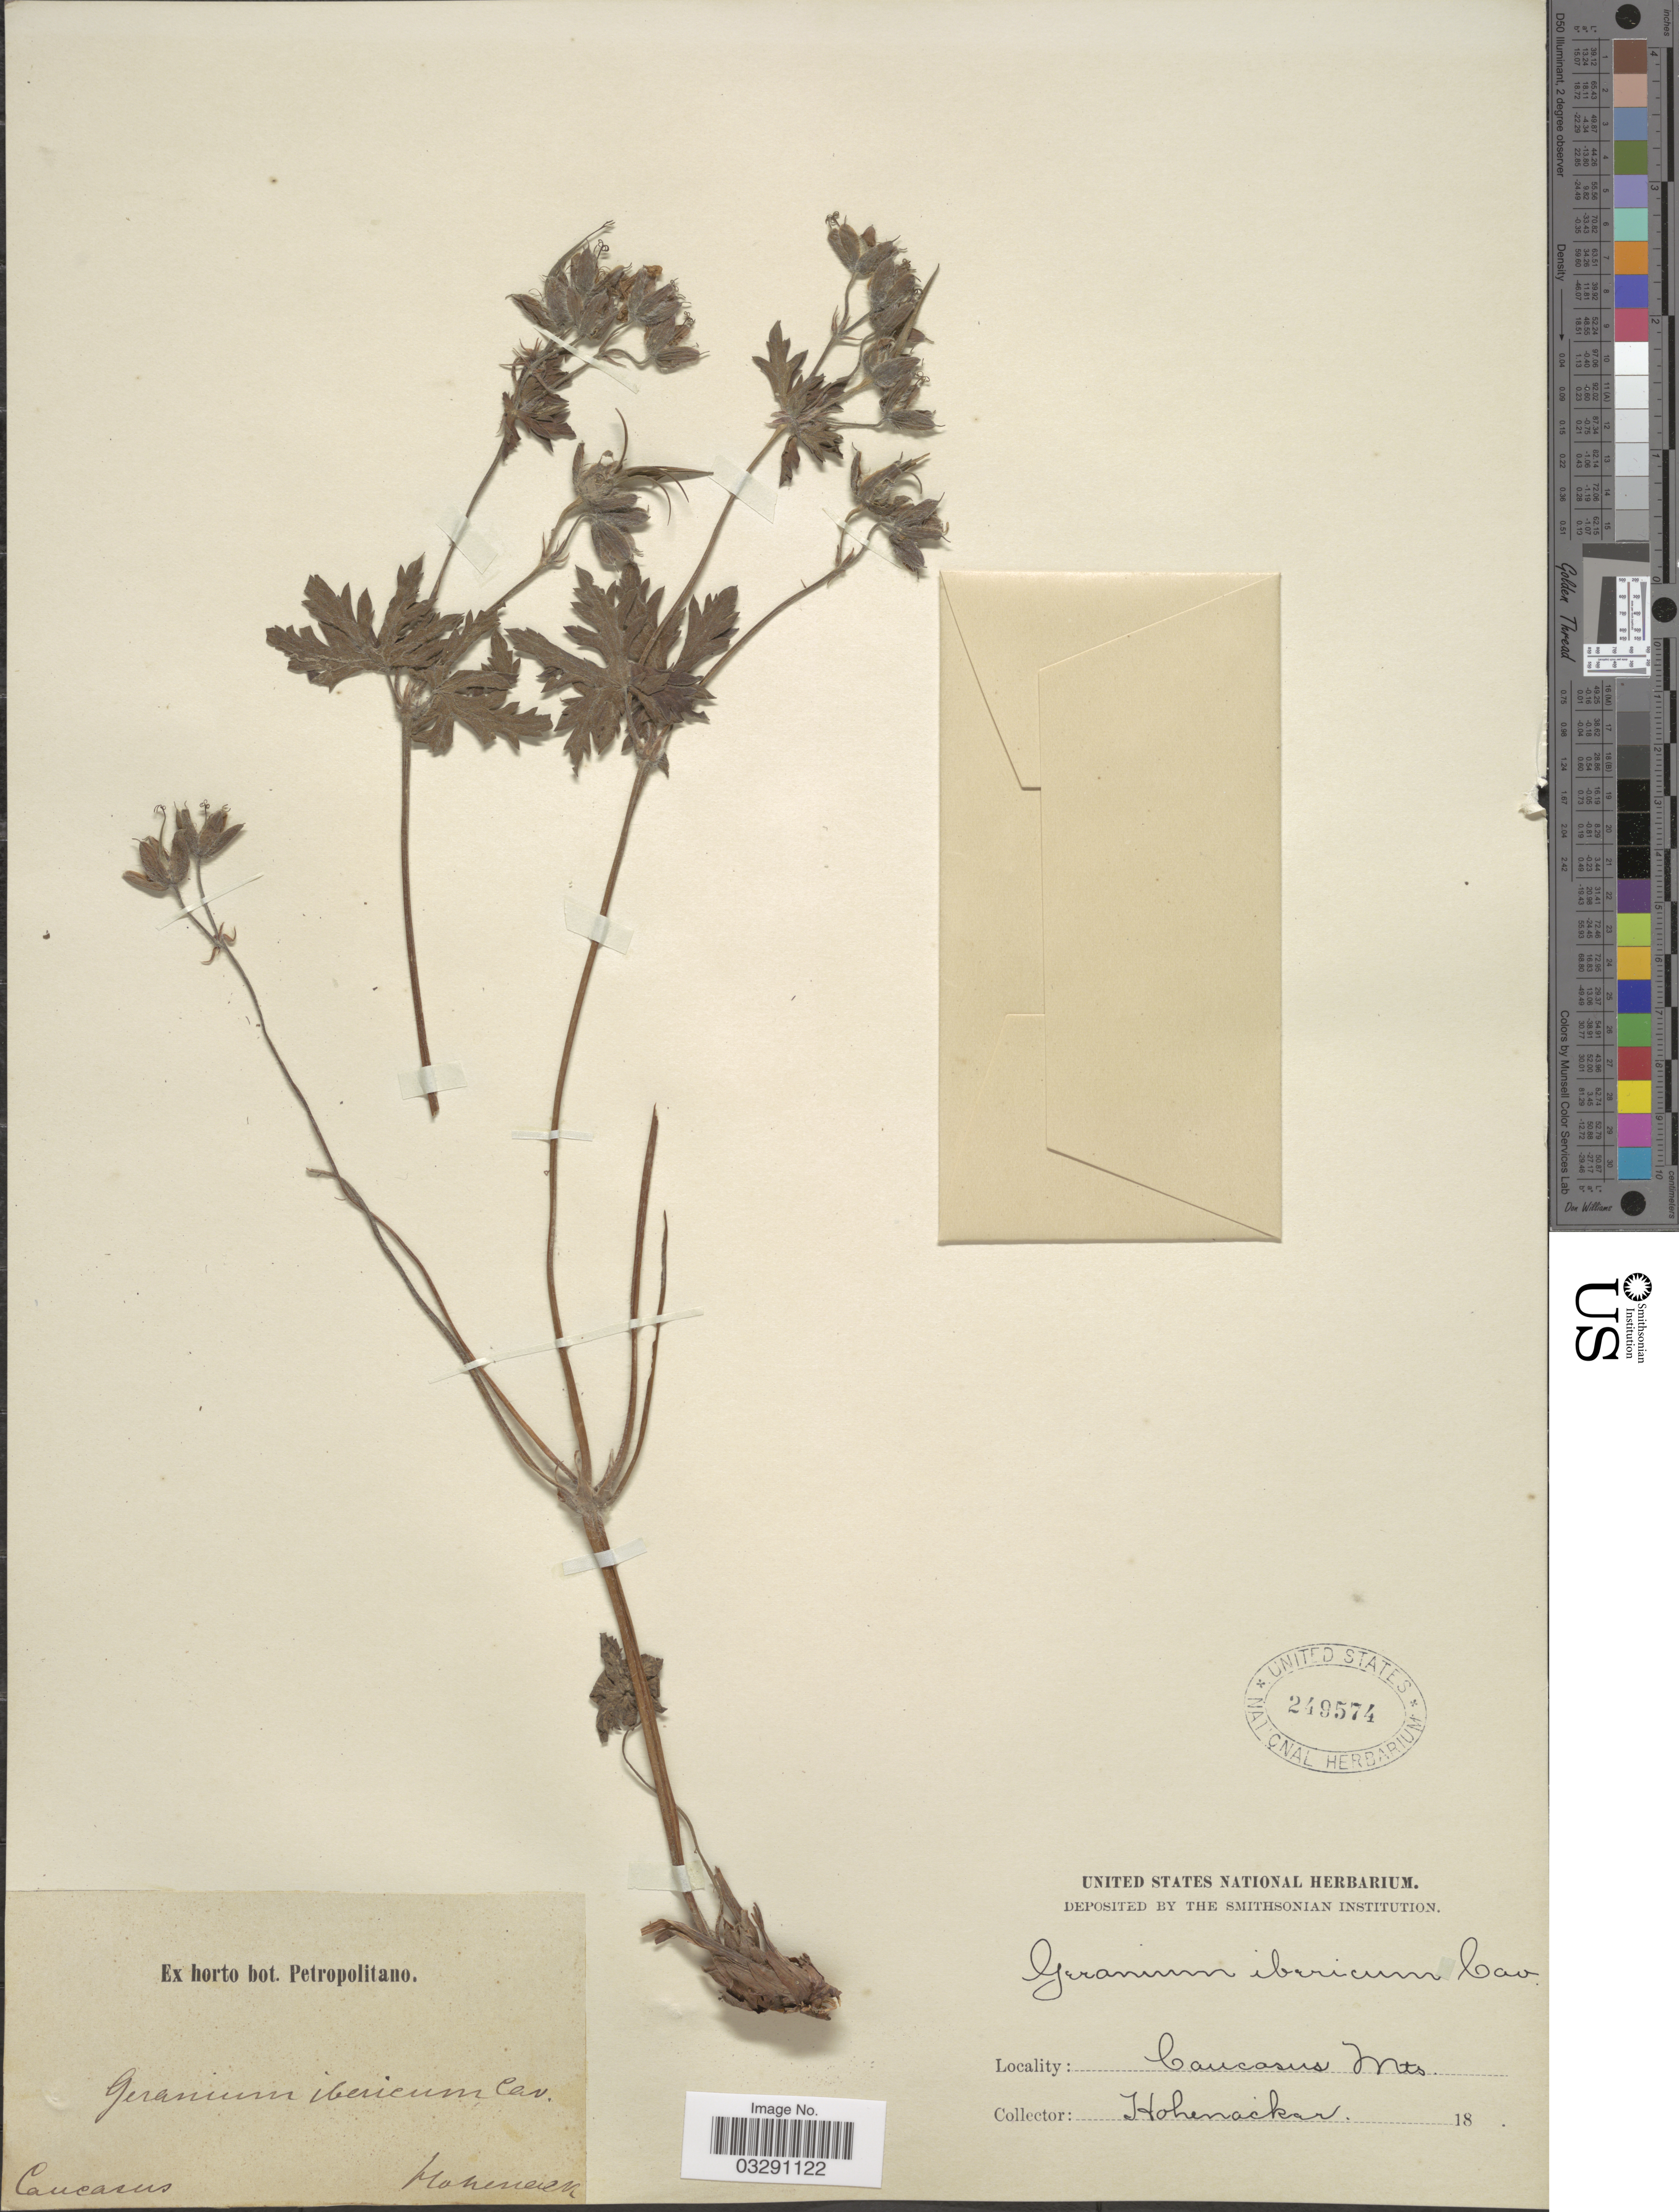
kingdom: Plantae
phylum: Tracheophyta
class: Magnoliopsida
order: Geraniales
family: Geraniaceae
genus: Geranium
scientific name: Geranium ibericum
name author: Cav.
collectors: Hohenacker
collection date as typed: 18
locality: Caucasus. Caucasus Mts.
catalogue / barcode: US 249574